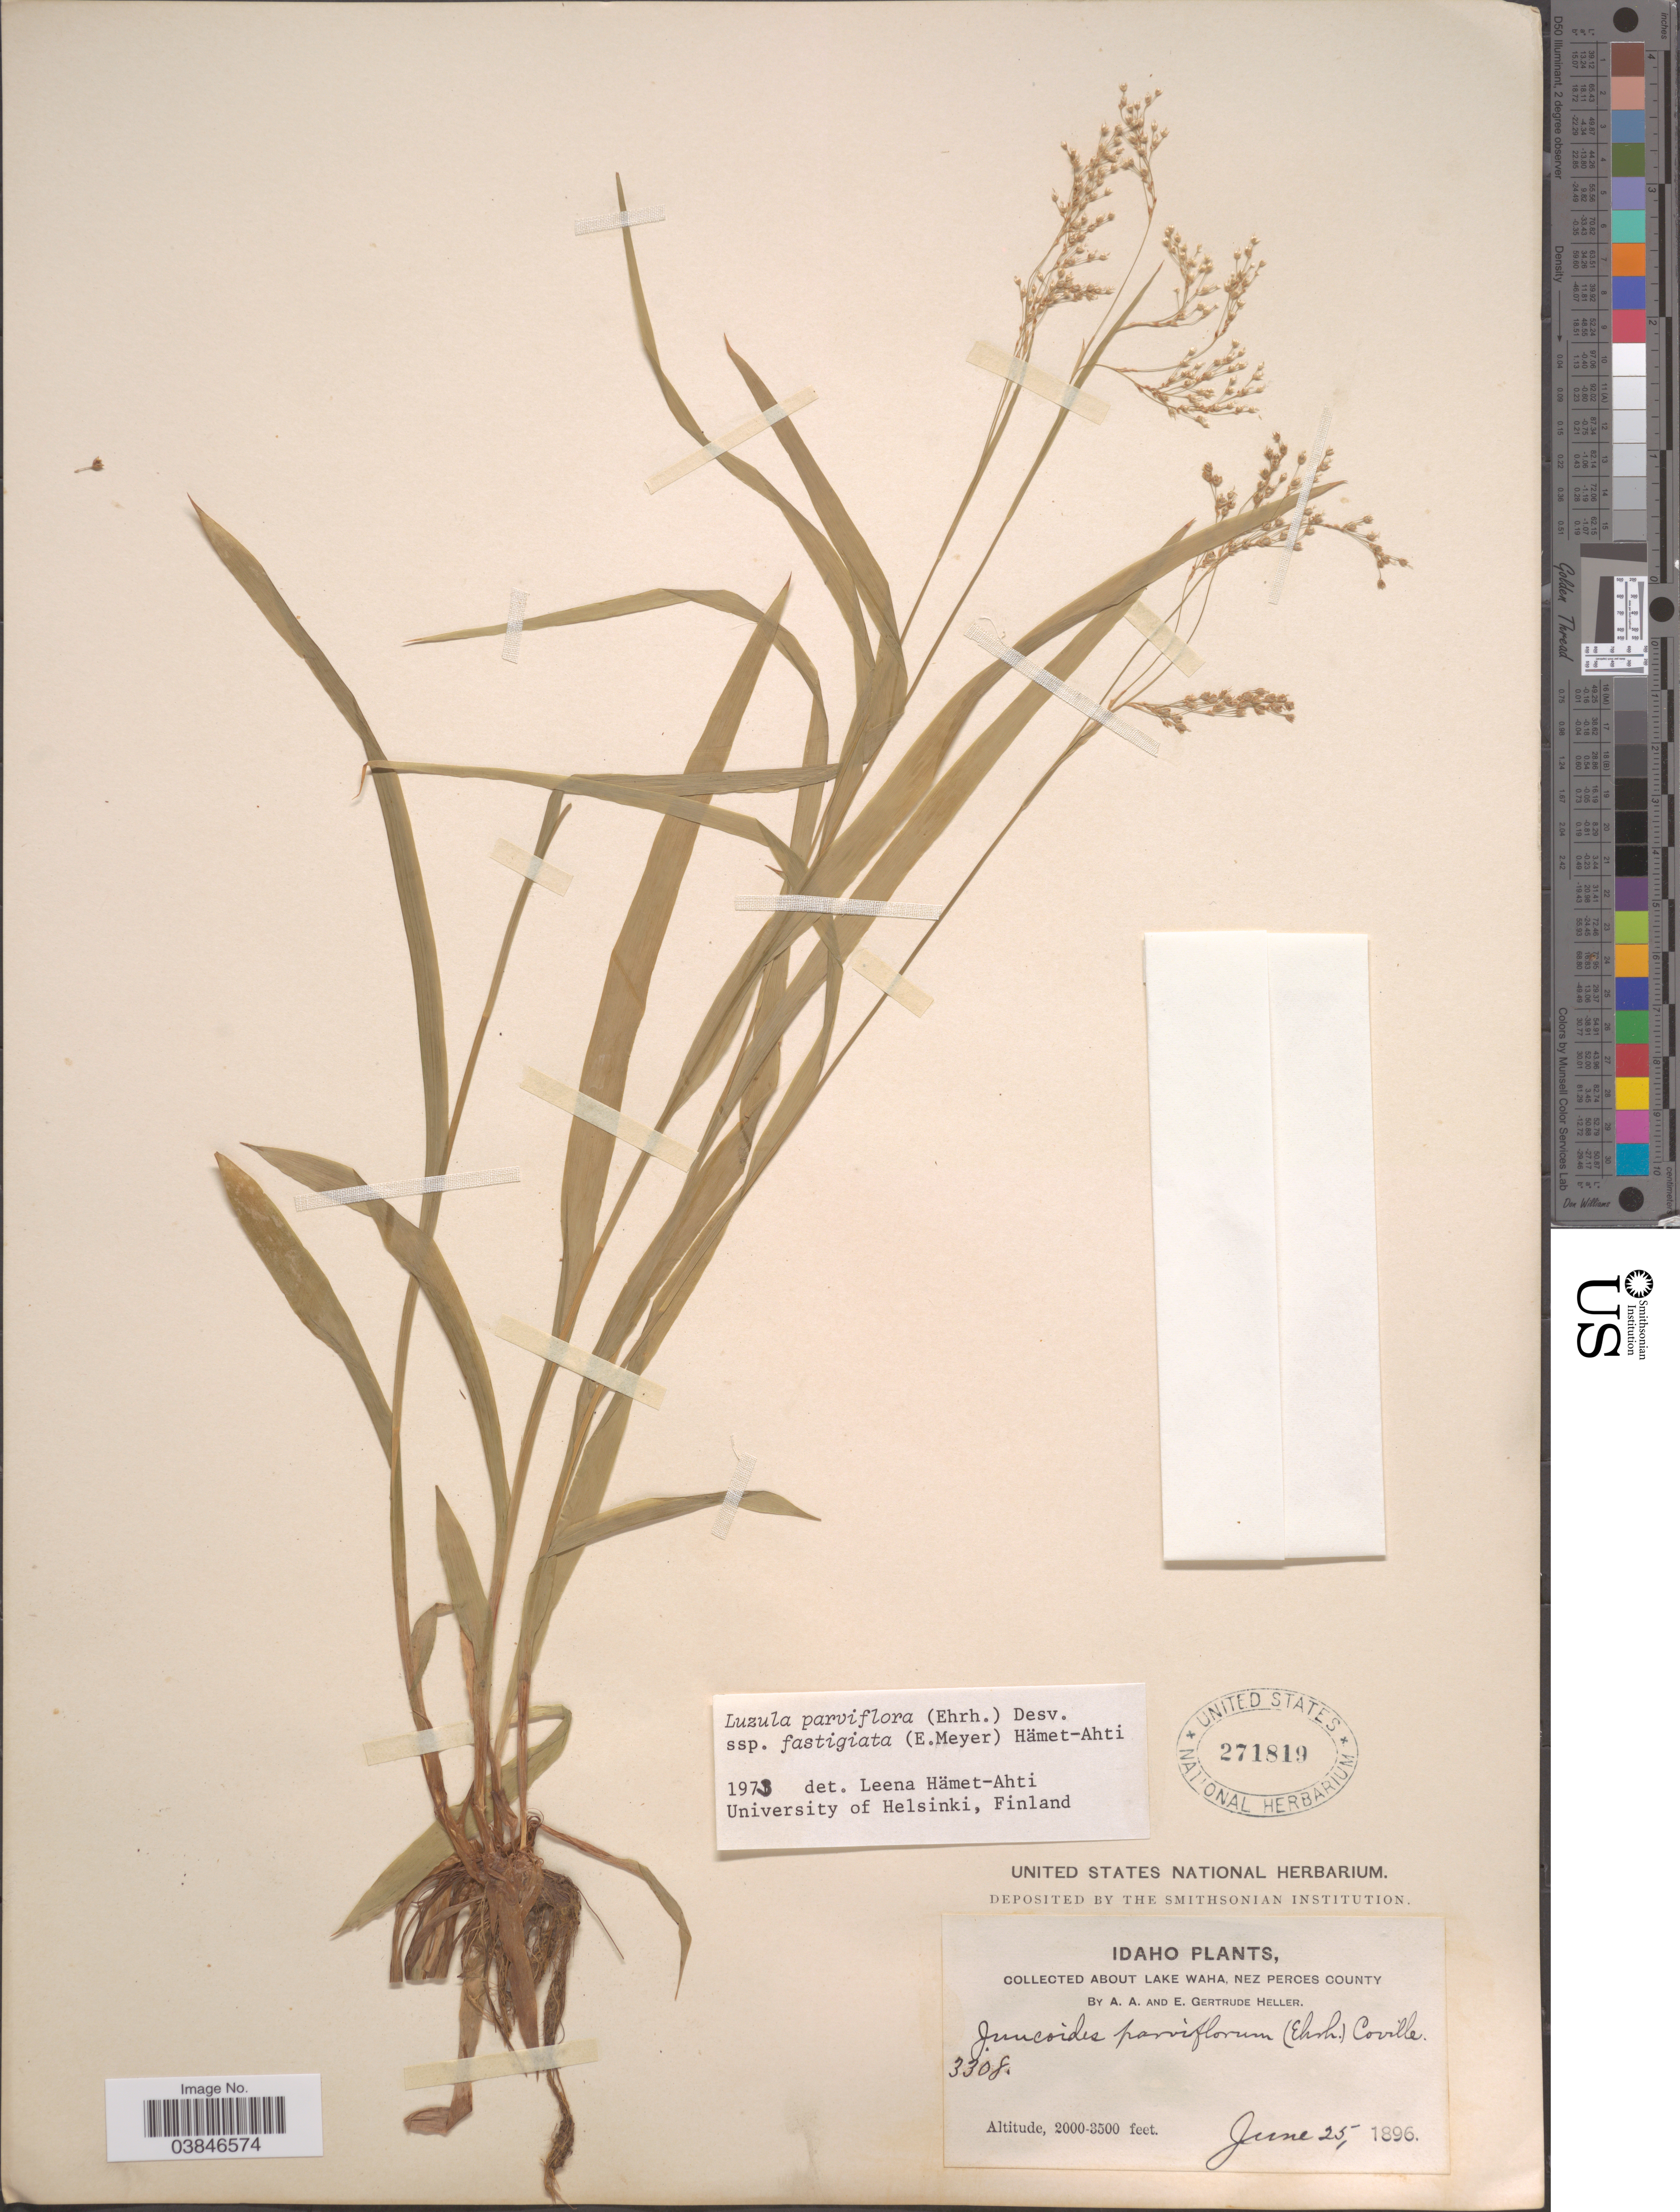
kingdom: Plantae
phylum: Tracheophyta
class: Liliopsida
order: Poales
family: Juncaceae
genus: Luzula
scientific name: Luzula parviflora subsp. fastigiata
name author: Buchenau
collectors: A. A. Heller & E. G. Heller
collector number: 3308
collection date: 1896-06-25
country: United States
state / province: Idaho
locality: About Lake Waha, Nez Perces County.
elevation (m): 610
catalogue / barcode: US 271819